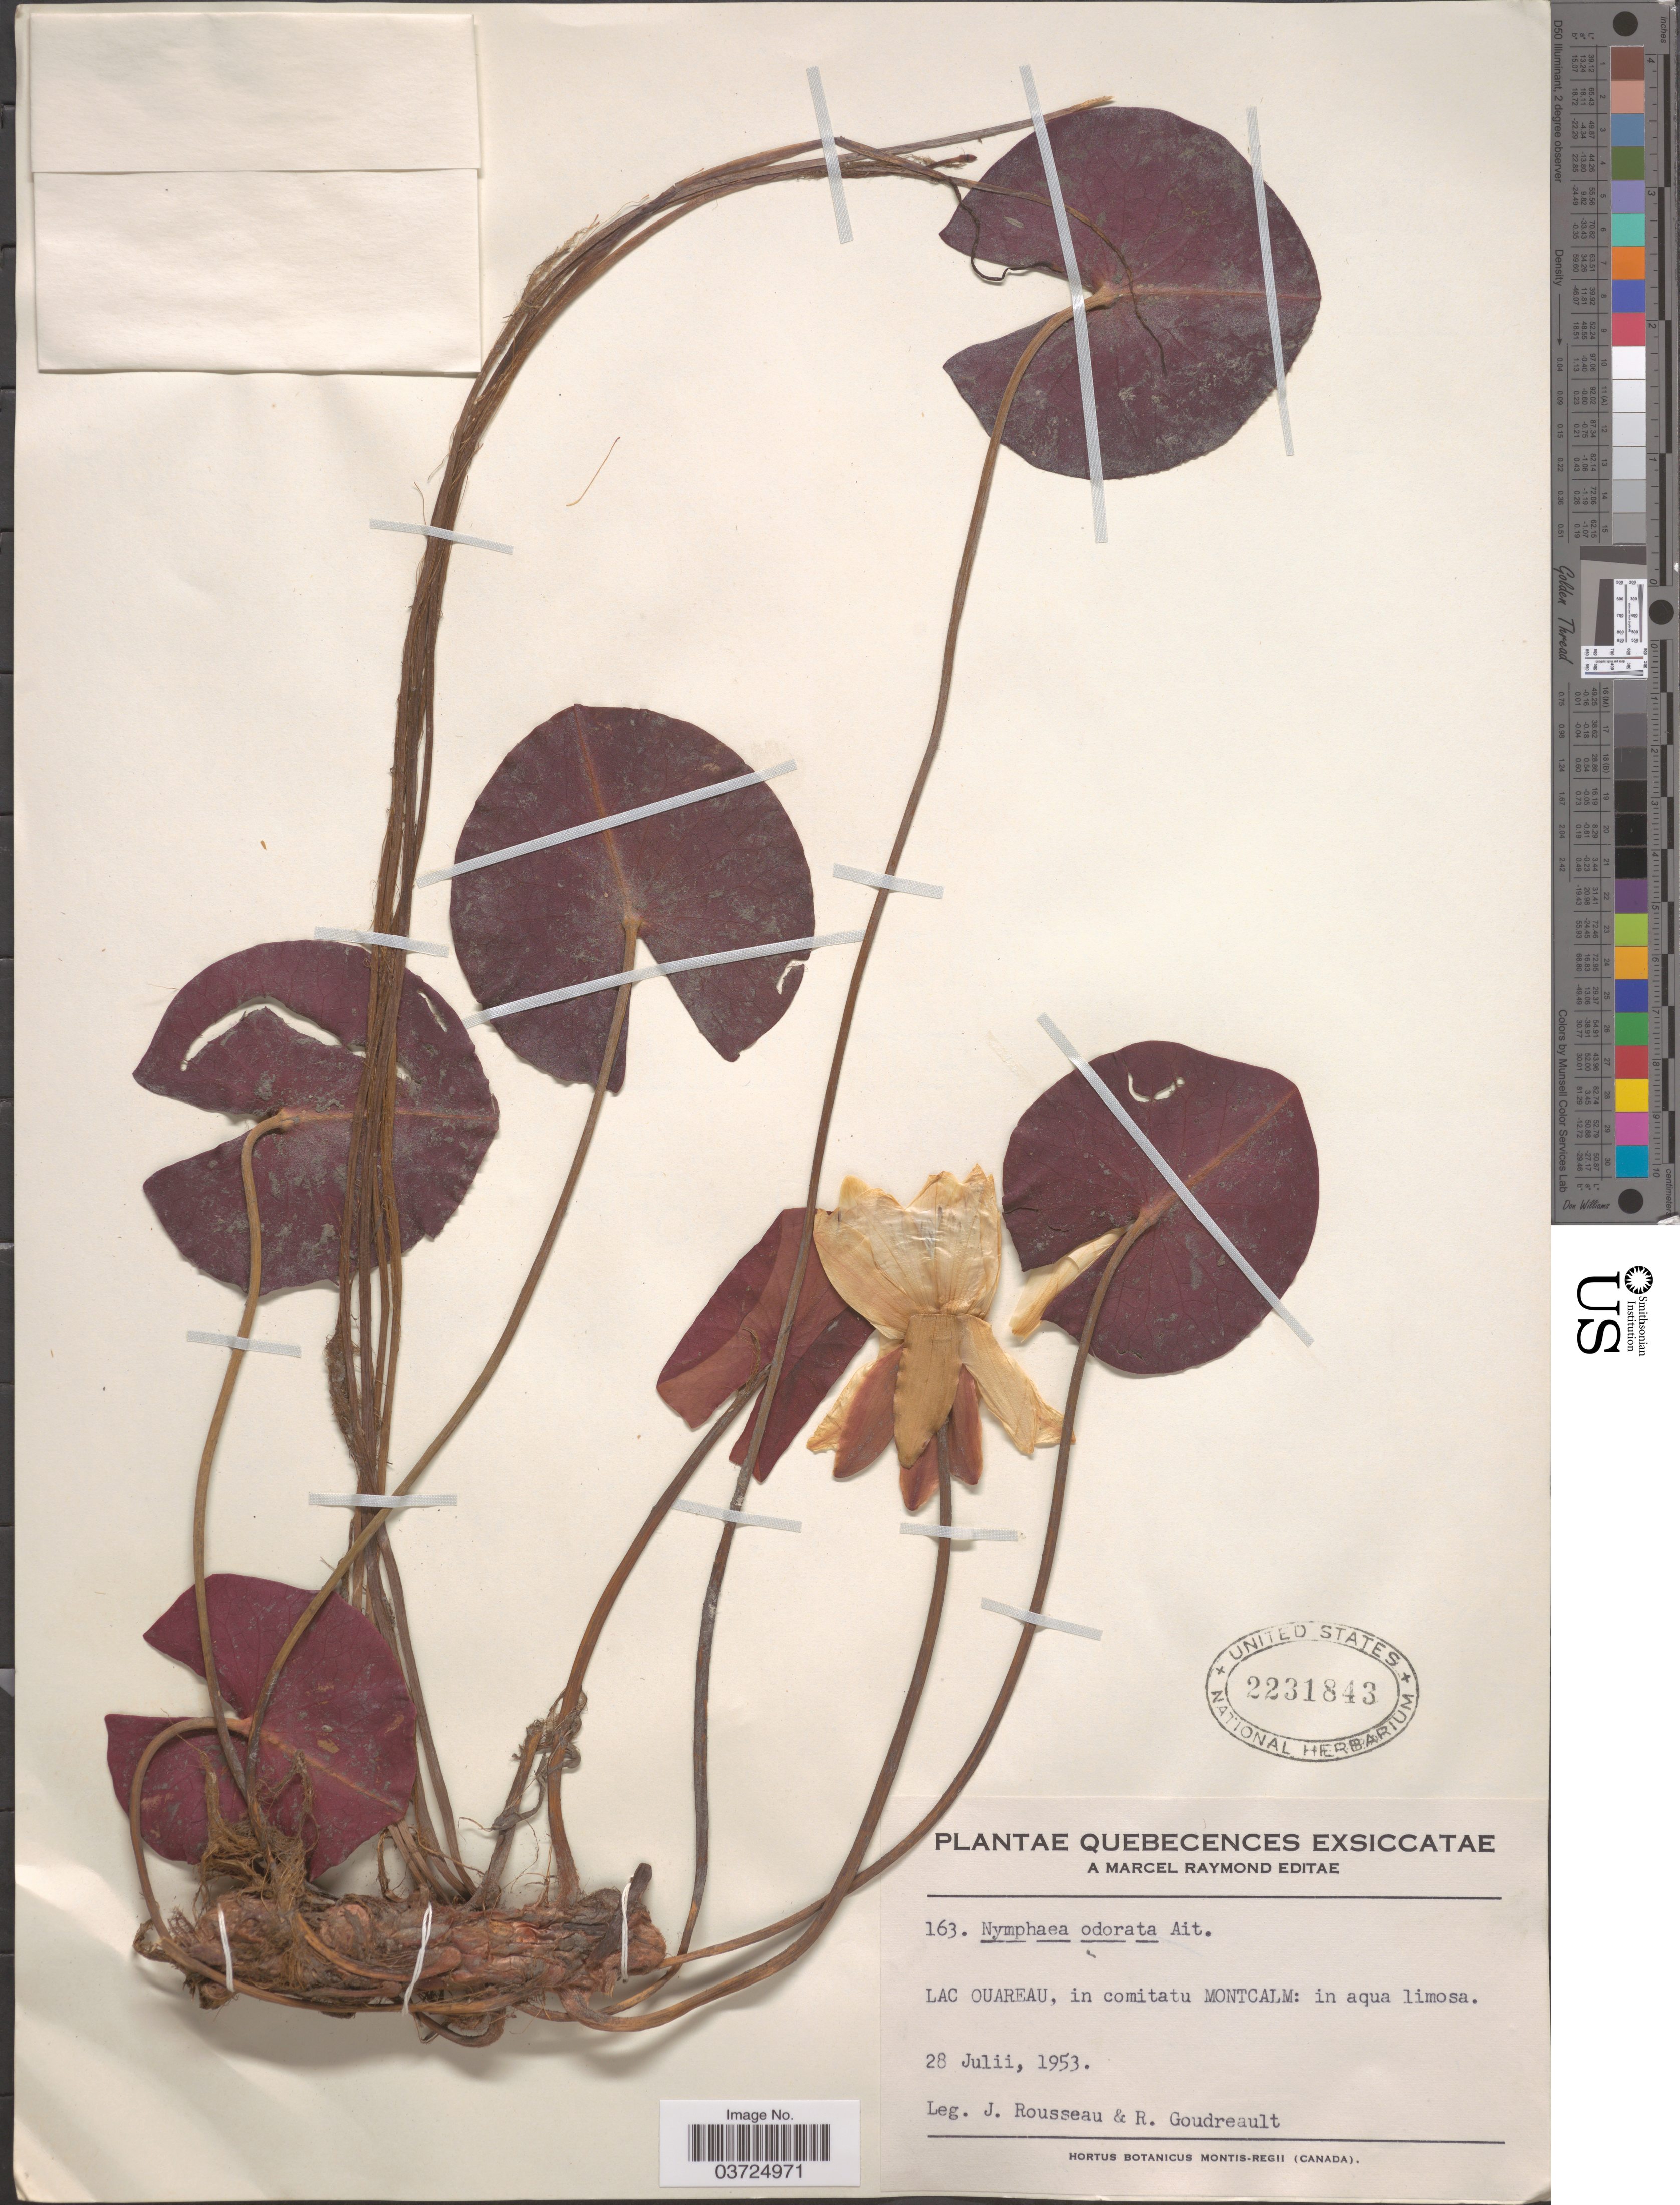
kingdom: Plantae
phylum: Tracheophyta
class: Magnoliopsida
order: Nymphaeales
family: Nymphaeaceae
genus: Nymphaea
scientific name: Nymphaea odorata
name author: Aiton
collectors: J. Rousseau & R. Goudreault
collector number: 163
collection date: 1953-07-28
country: Canada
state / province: Quebec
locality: Lac Ouareau, in comitatu Montcalm.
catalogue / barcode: US 2231843